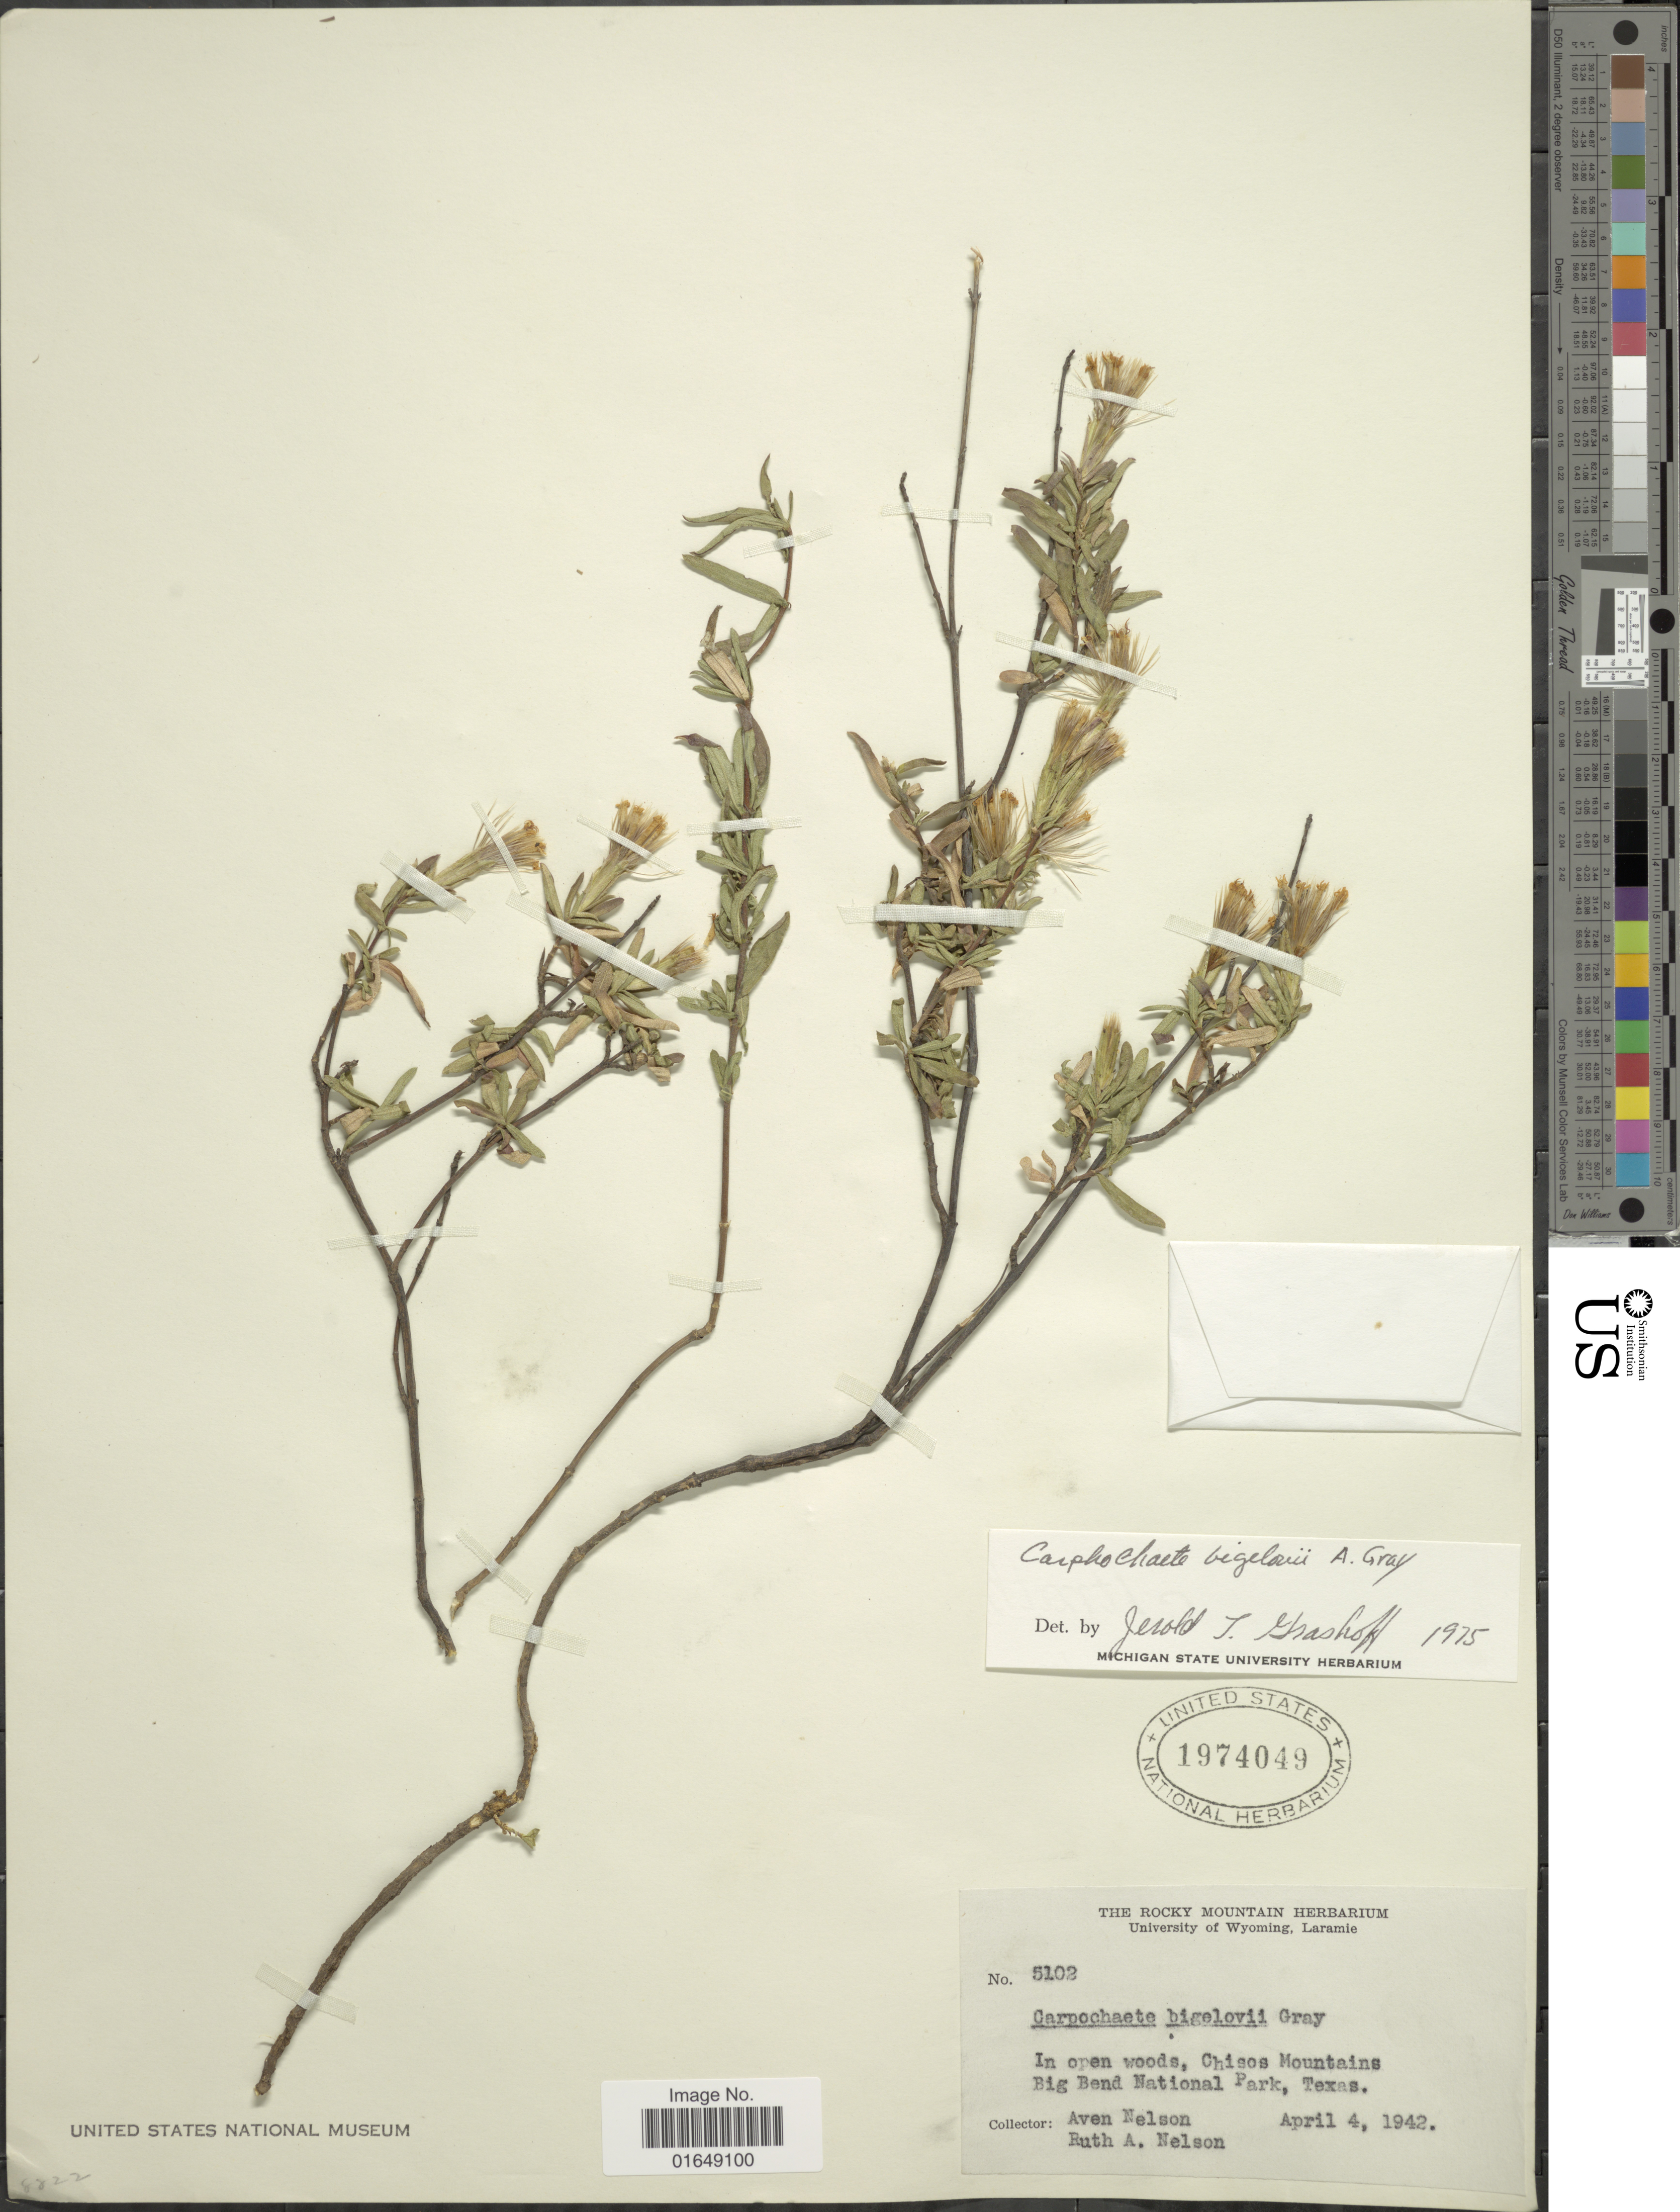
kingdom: Plantae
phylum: Tracheophyta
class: Magnoliopsida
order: Asterales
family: Asteraceae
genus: Carphochaete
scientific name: Carphochaete bigelovii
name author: A. Gray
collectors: A. Nelson & R. A. Nelson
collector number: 5102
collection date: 1942-04-04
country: United States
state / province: Texas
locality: Chisos Mountains, Big Bend National Park.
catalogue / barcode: US 1974049